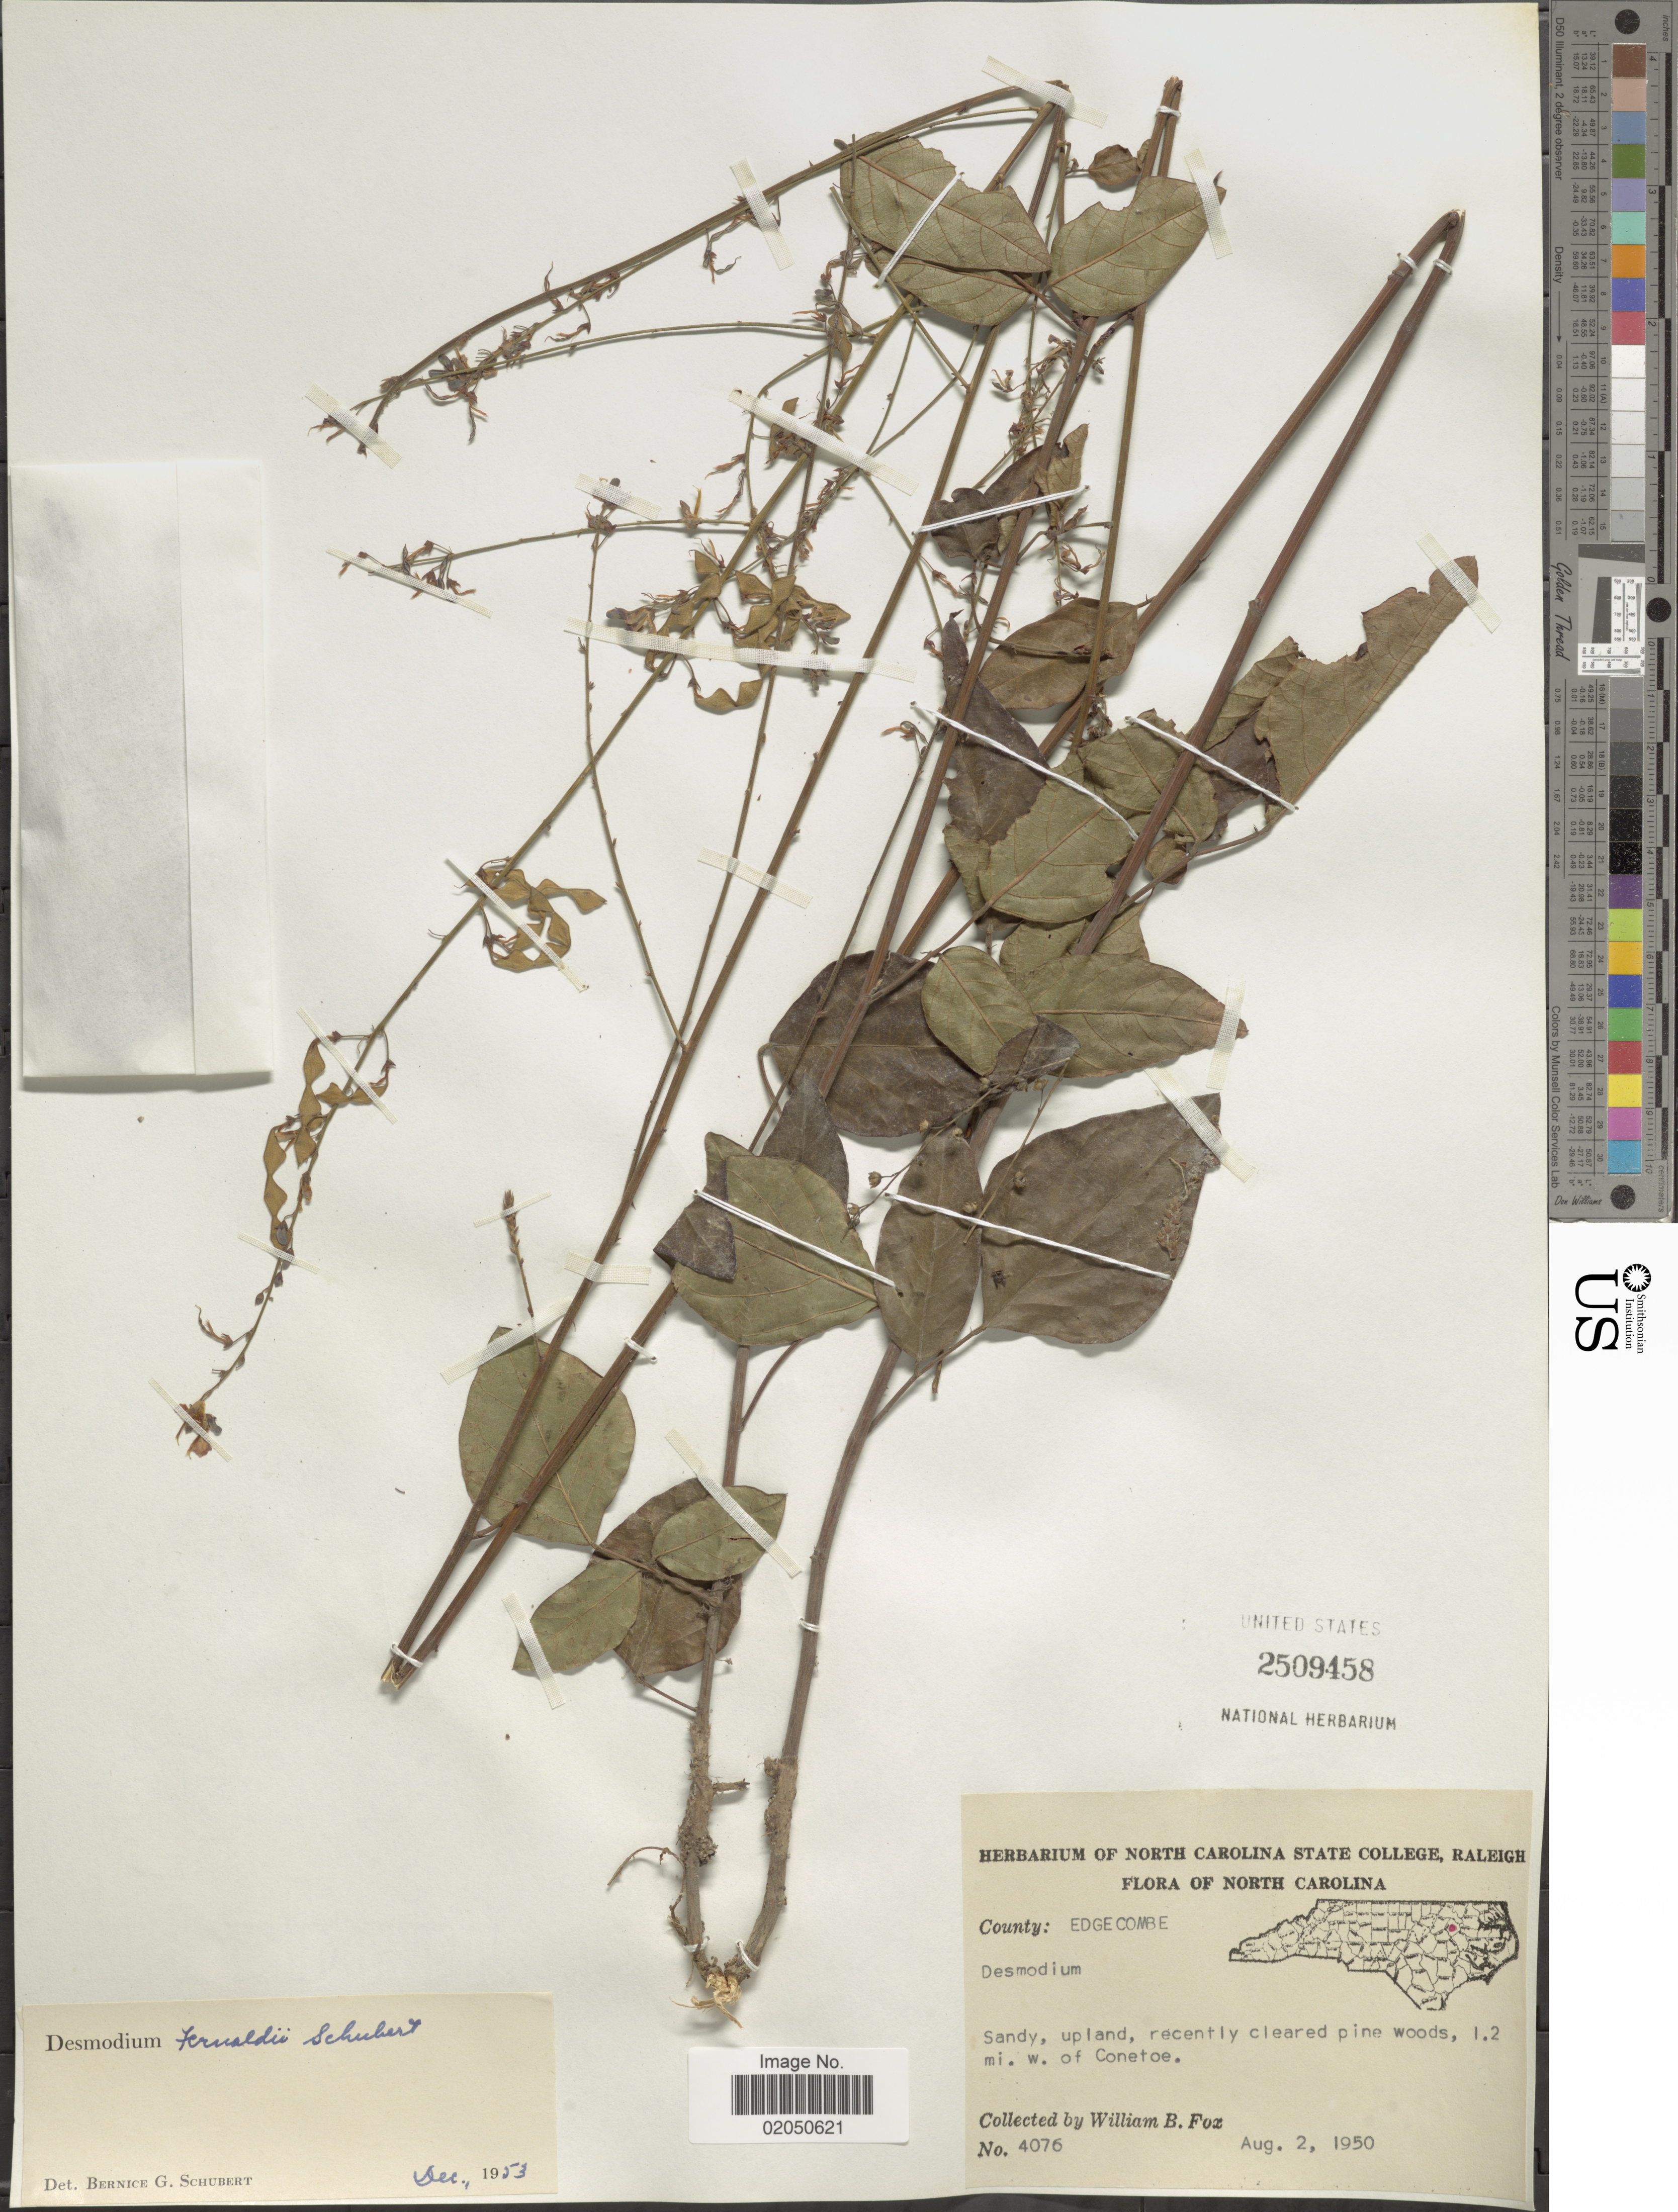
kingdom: Plantae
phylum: Tracheophyta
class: Magnoliopsida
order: Fabales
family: Fabaceae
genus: Desmodium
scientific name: Desmodium fernaldii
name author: B.G. Schub.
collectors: W. B. Fox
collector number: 4076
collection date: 1950-08-02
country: United States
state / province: North Carolina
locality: County: Edgecombe, 1.2 mi. w. of Conetoe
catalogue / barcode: US 2509458